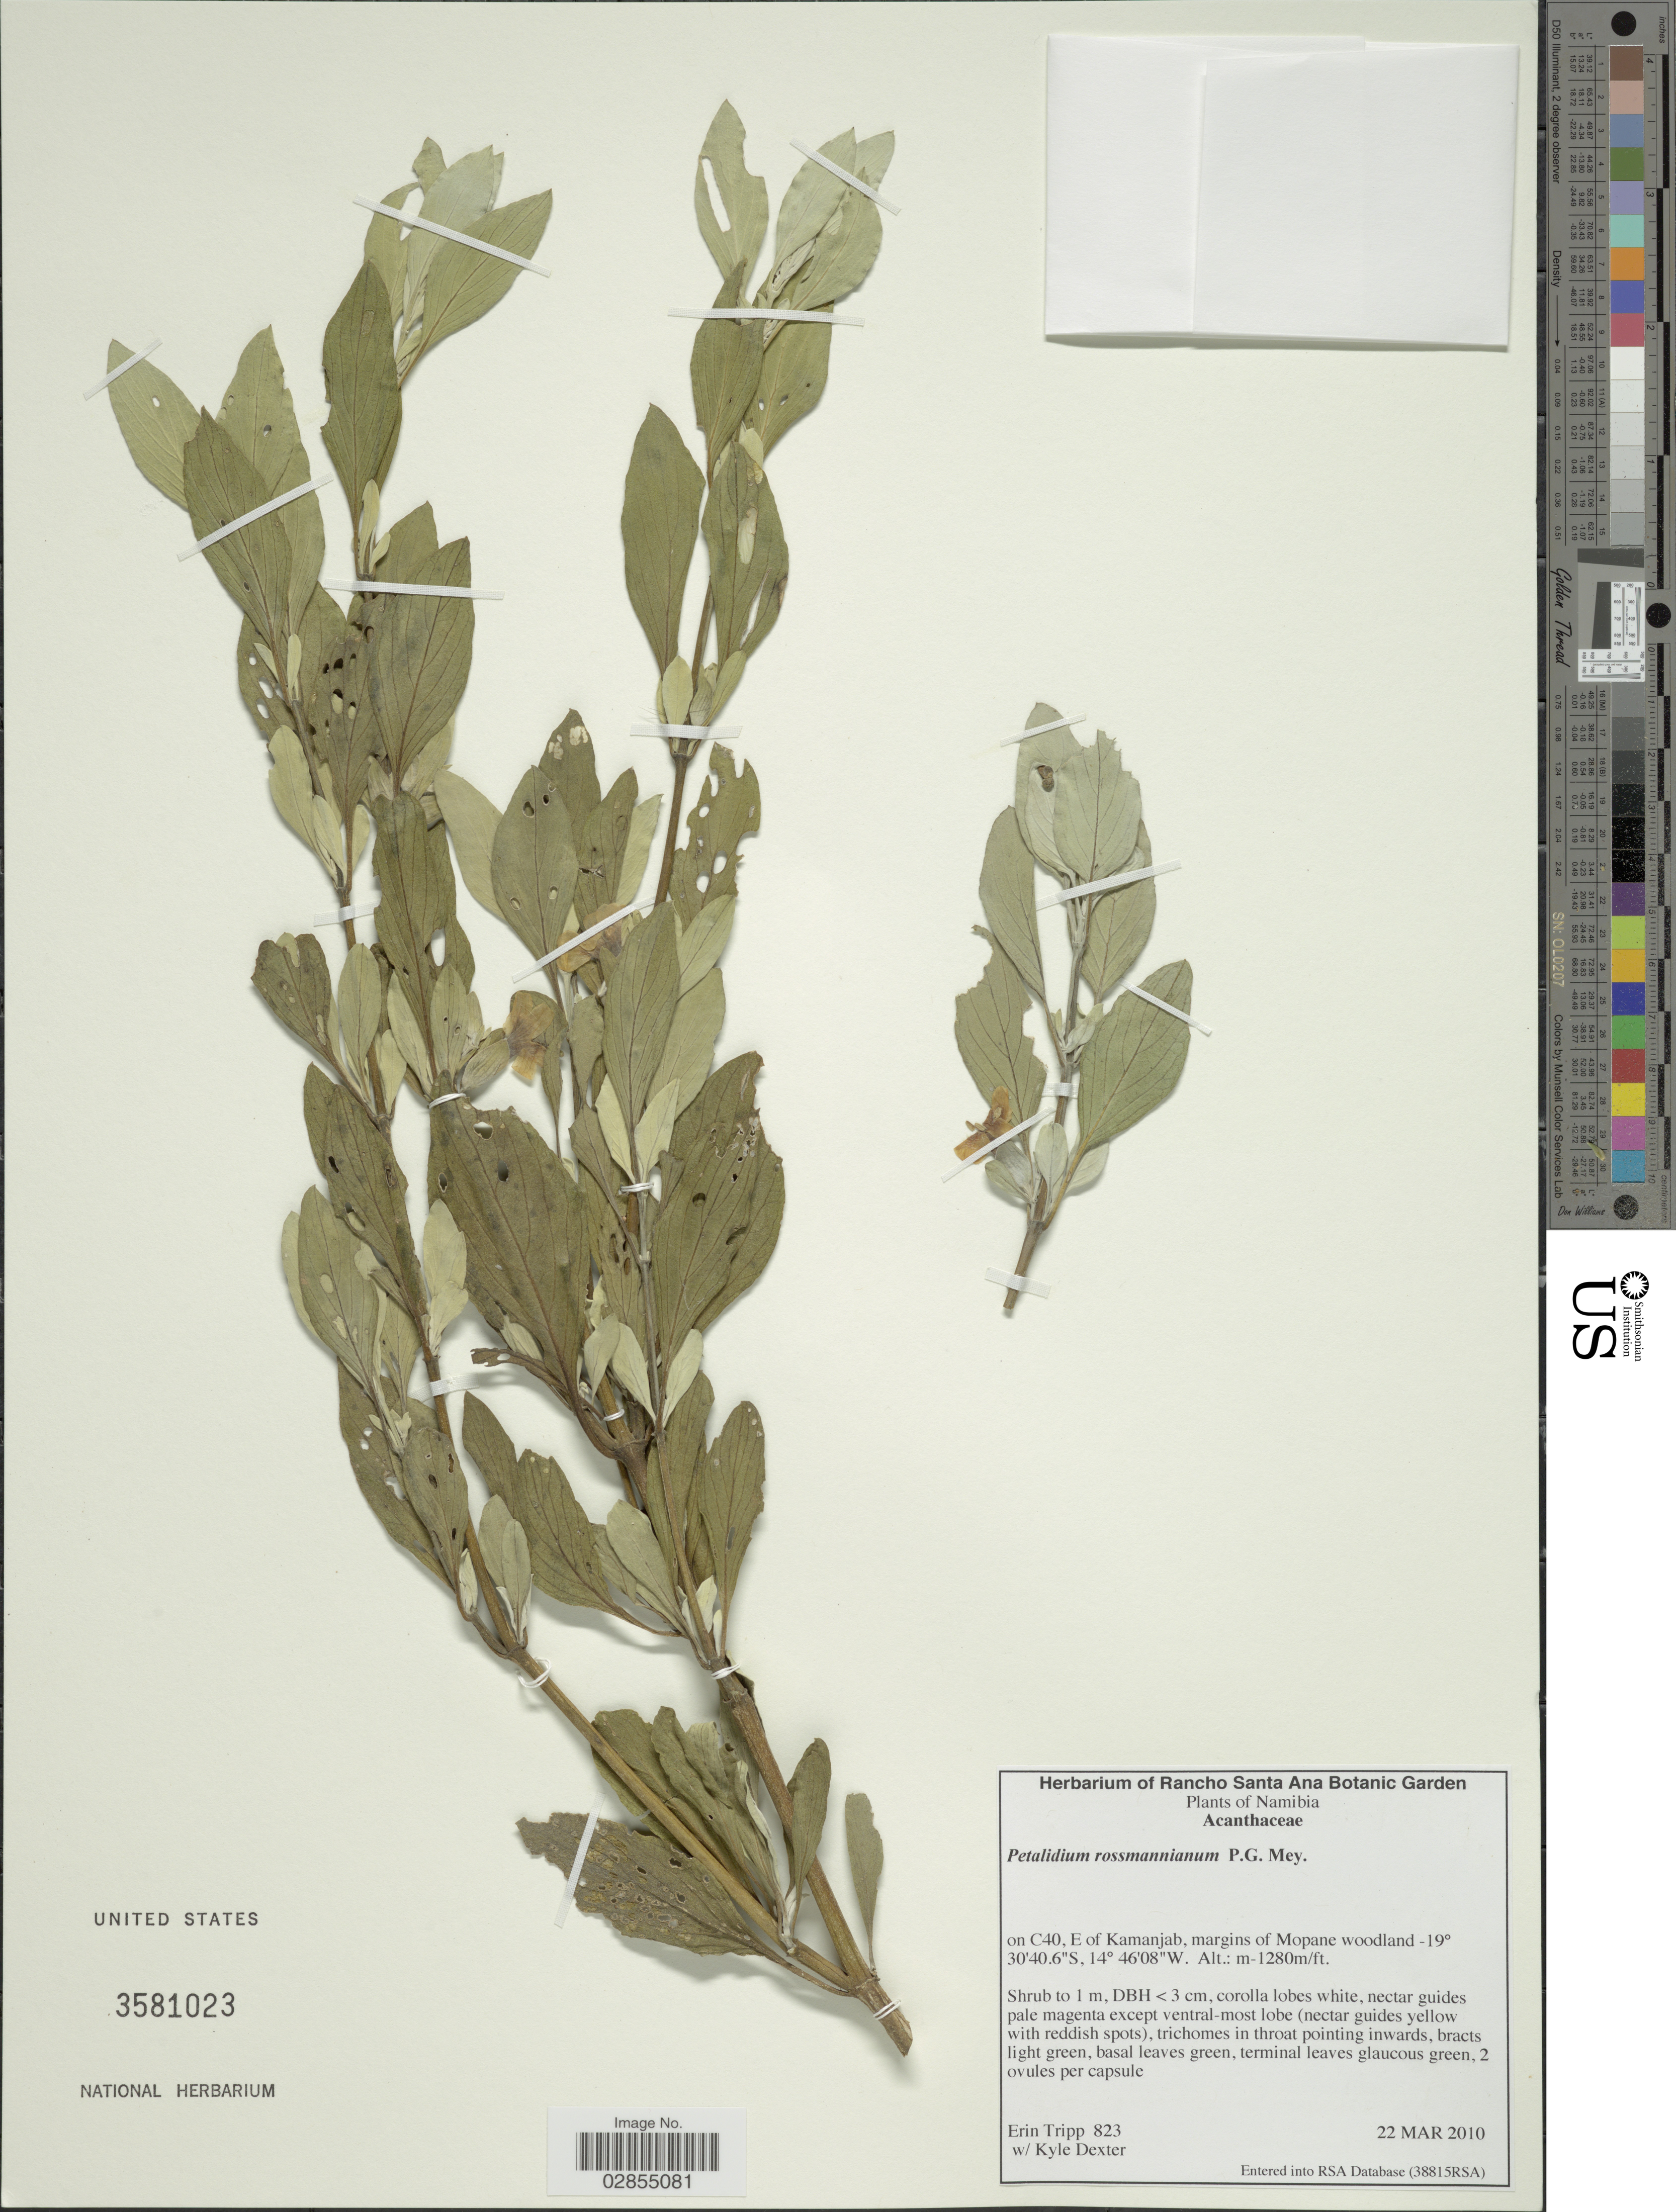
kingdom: Plantae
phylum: Tracheophyta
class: Magnoliopsida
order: Lamiales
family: Acanthaceae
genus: Petalidium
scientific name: Petalidium rossmannianum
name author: P.G. Mey.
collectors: E. Tripp & K. Dexter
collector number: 823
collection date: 2010-03-22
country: Namibia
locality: On C40, E of Kamanjab, margins of Mopane woodland.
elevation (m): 1280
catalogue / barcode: US 3581023